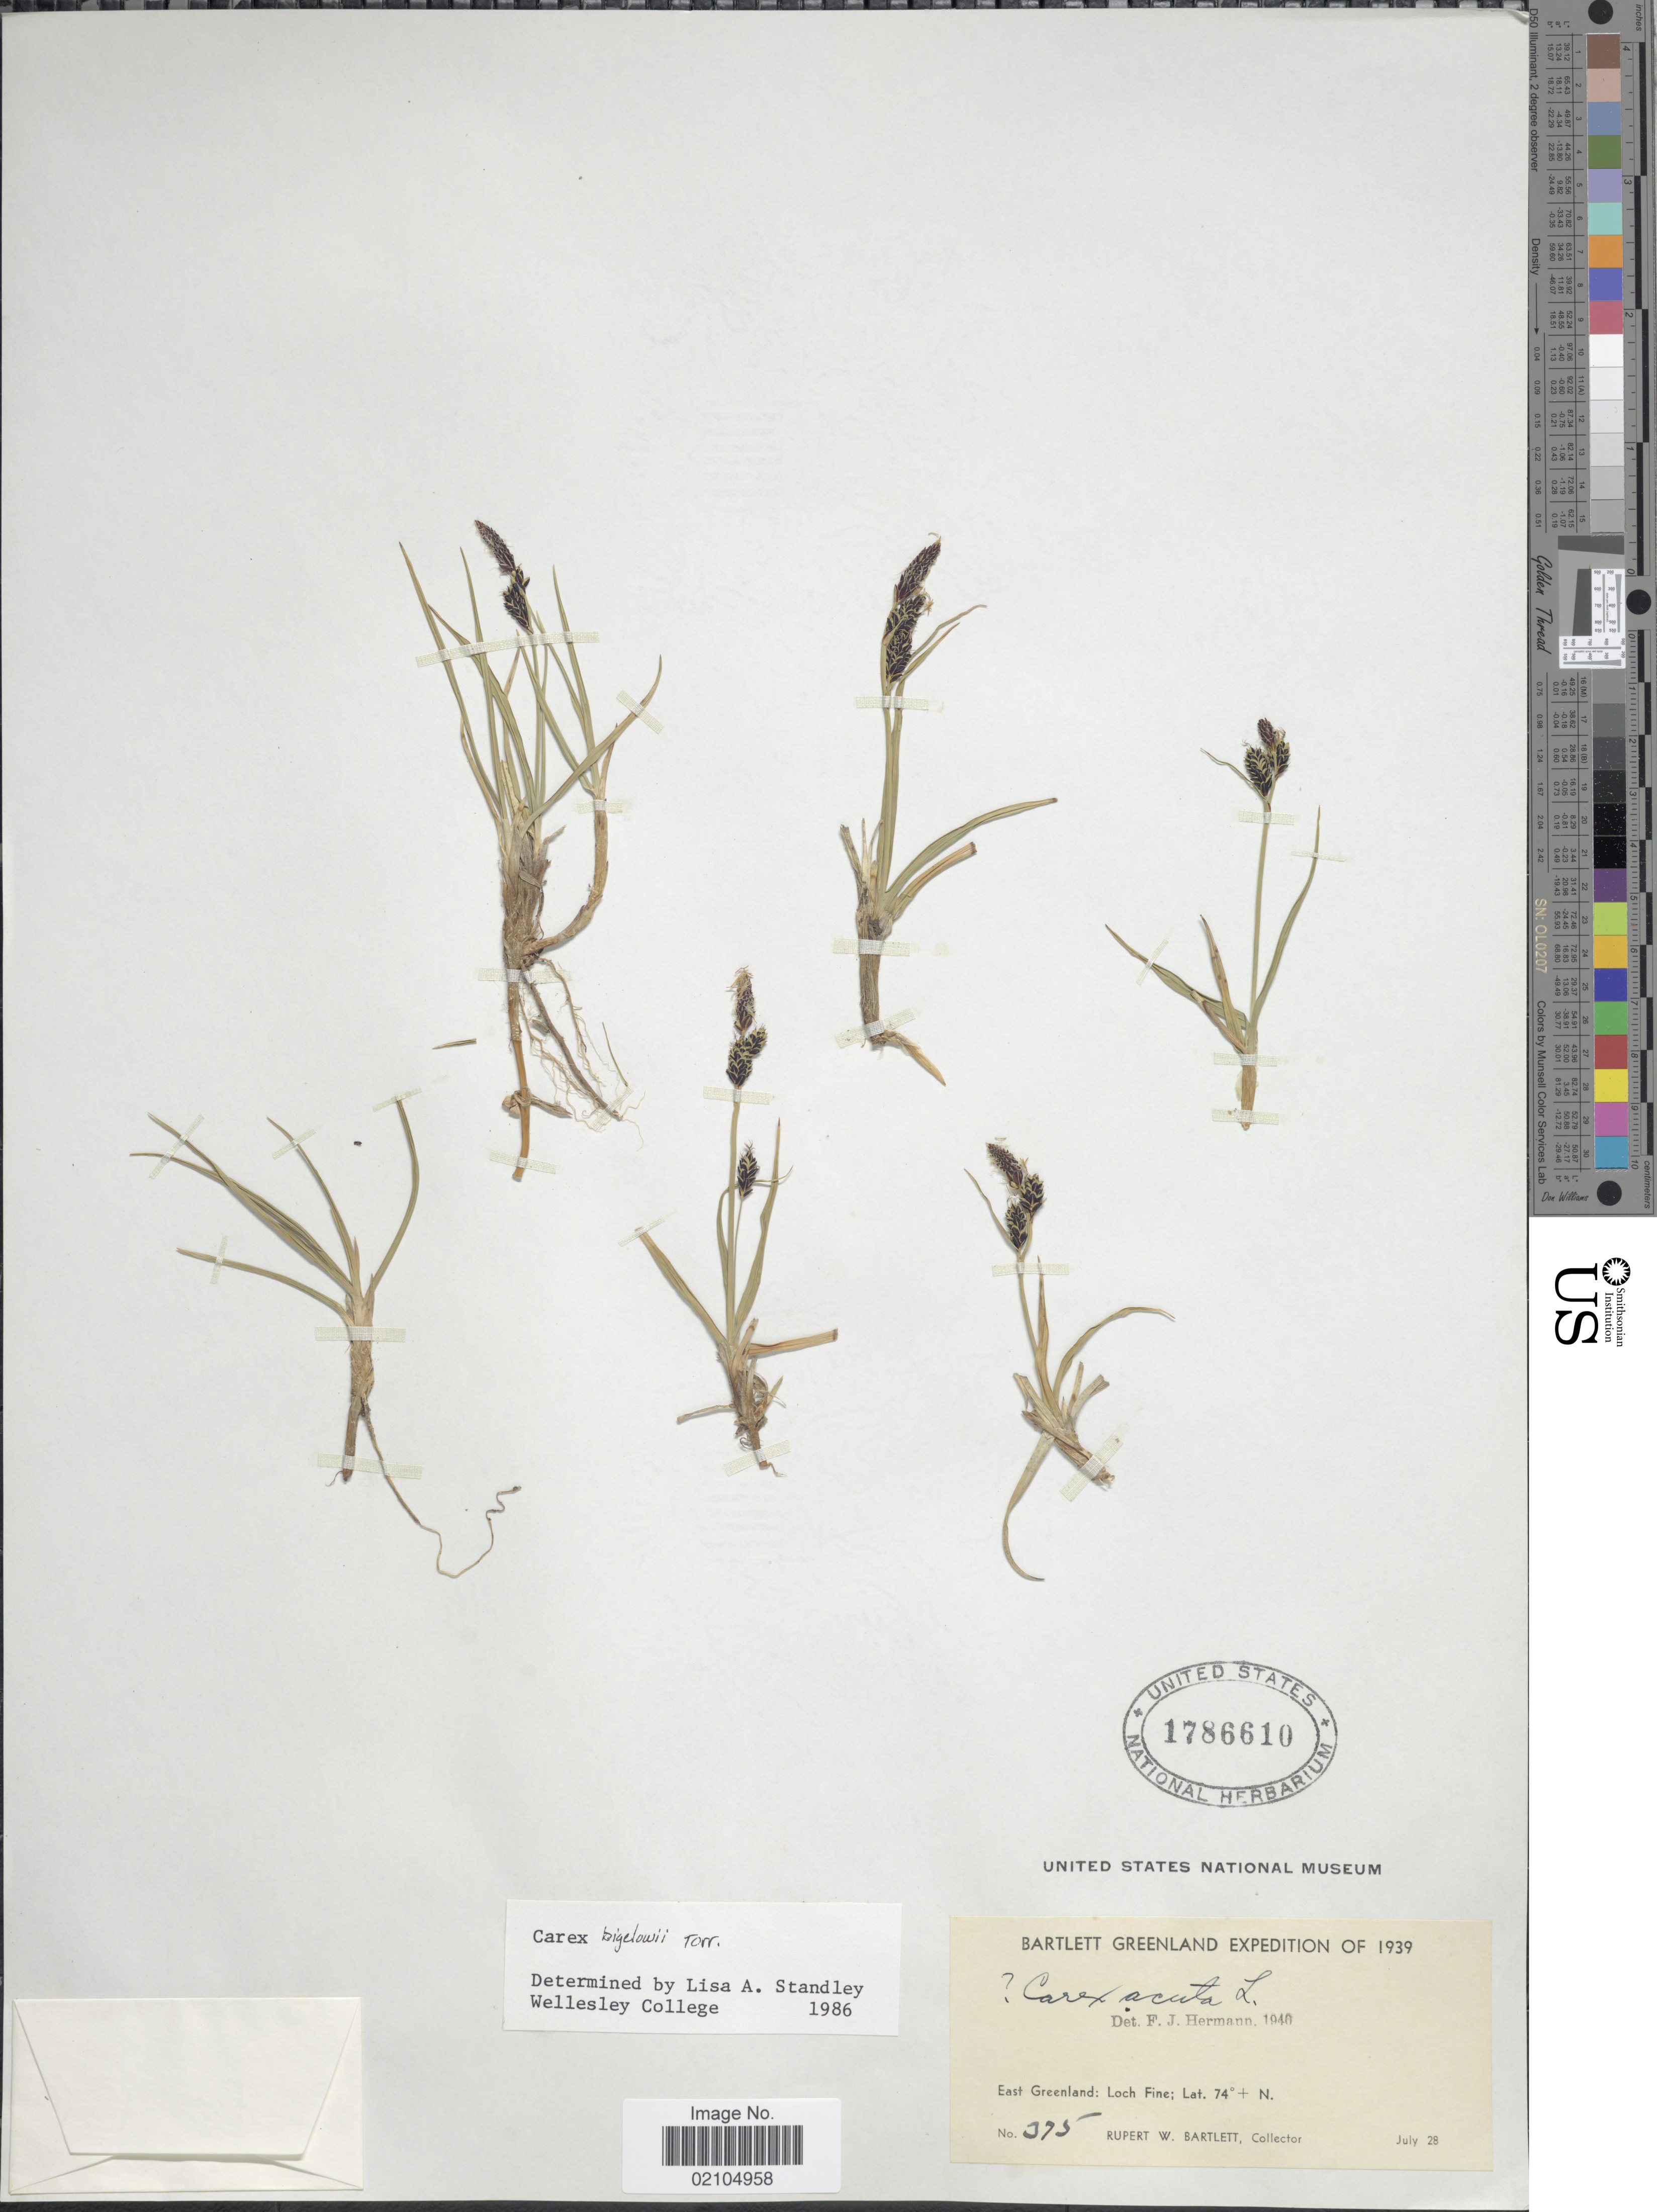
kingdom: Plantae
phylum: Tracheophyta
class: Liliopsida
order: Poales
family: Cyperaceae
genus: Carex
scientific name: Carex bigelowii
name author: Torr. ex Schwein.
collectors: R. W. Bartlett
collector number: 375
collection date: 1939-07-28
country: Greenland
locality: East Greenland: Loch Fine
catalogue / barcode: US 1786610